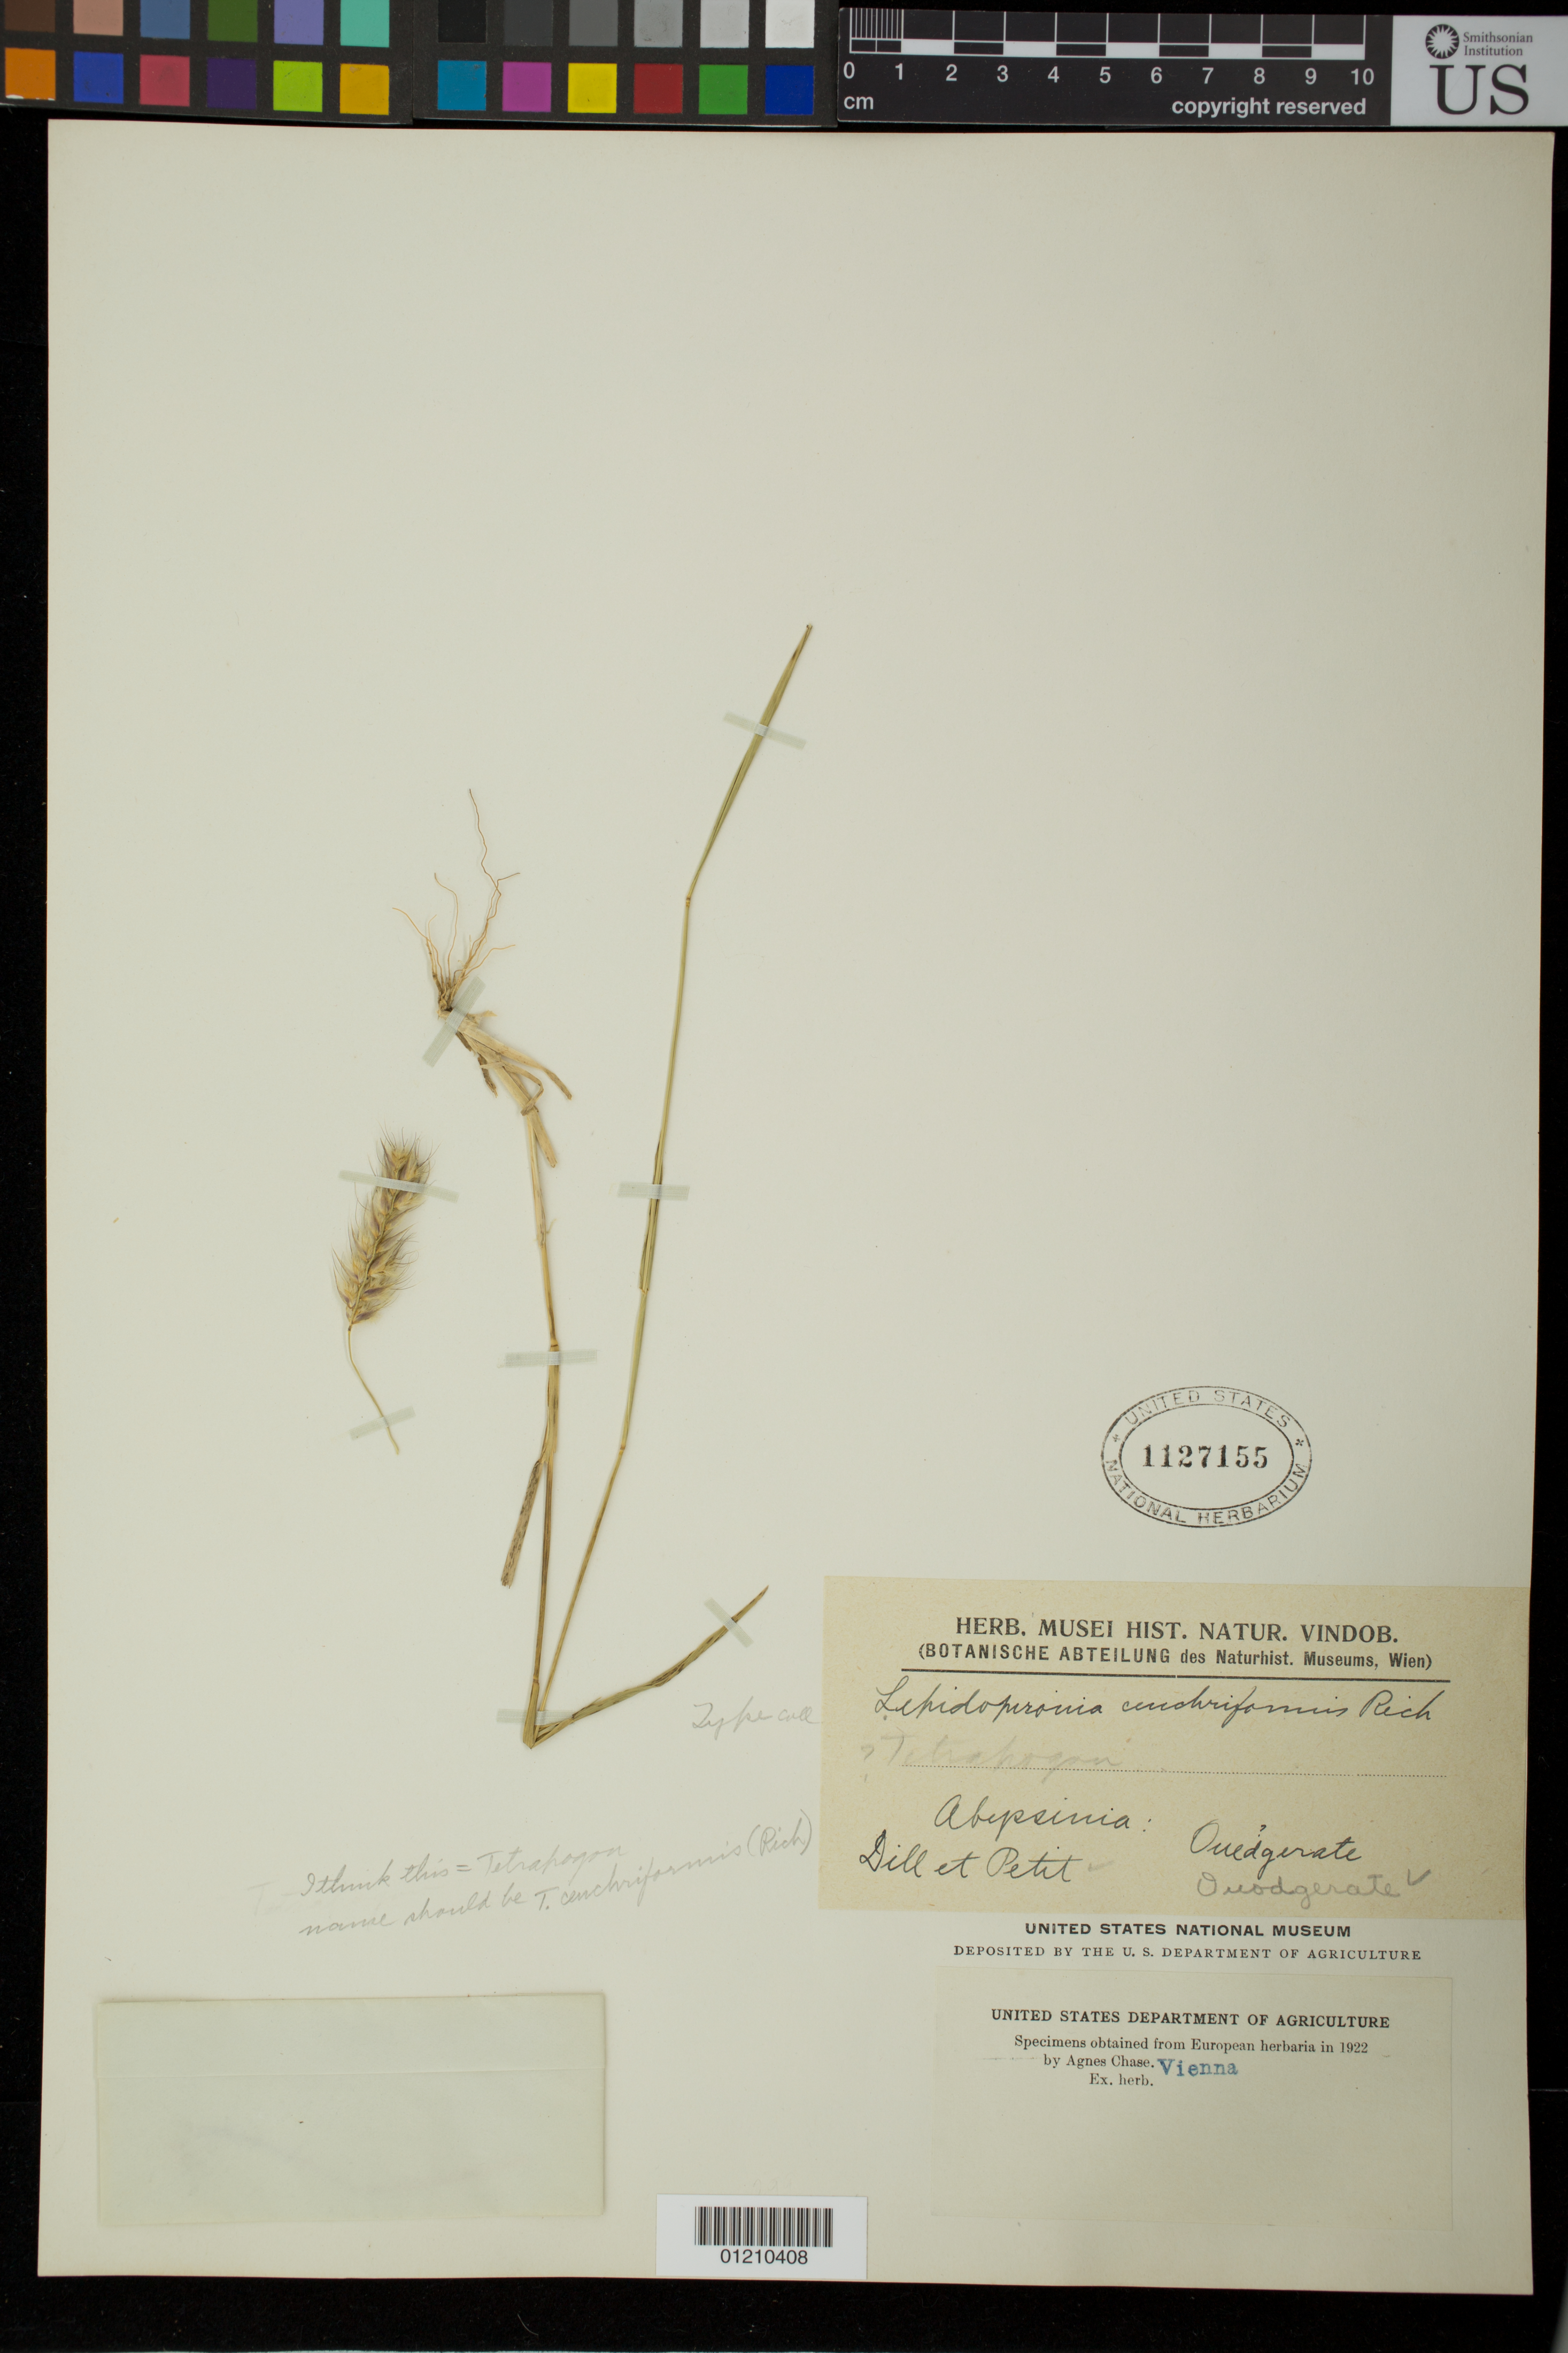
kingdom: Plantae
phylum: Tracheophyta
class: Liliopsida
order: Poales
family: Poaceae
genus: Lepidopironia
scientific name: Lepidopironia cenchriformis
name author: A. Rich.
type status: Isotype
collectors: R. Quartin-Dillon & A. Petit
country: Ethiopia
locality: Abyssinia, Quedgerate.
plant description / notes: Fragmentary material of type specimen ex herb. Vienna.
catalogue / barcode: US 1127155